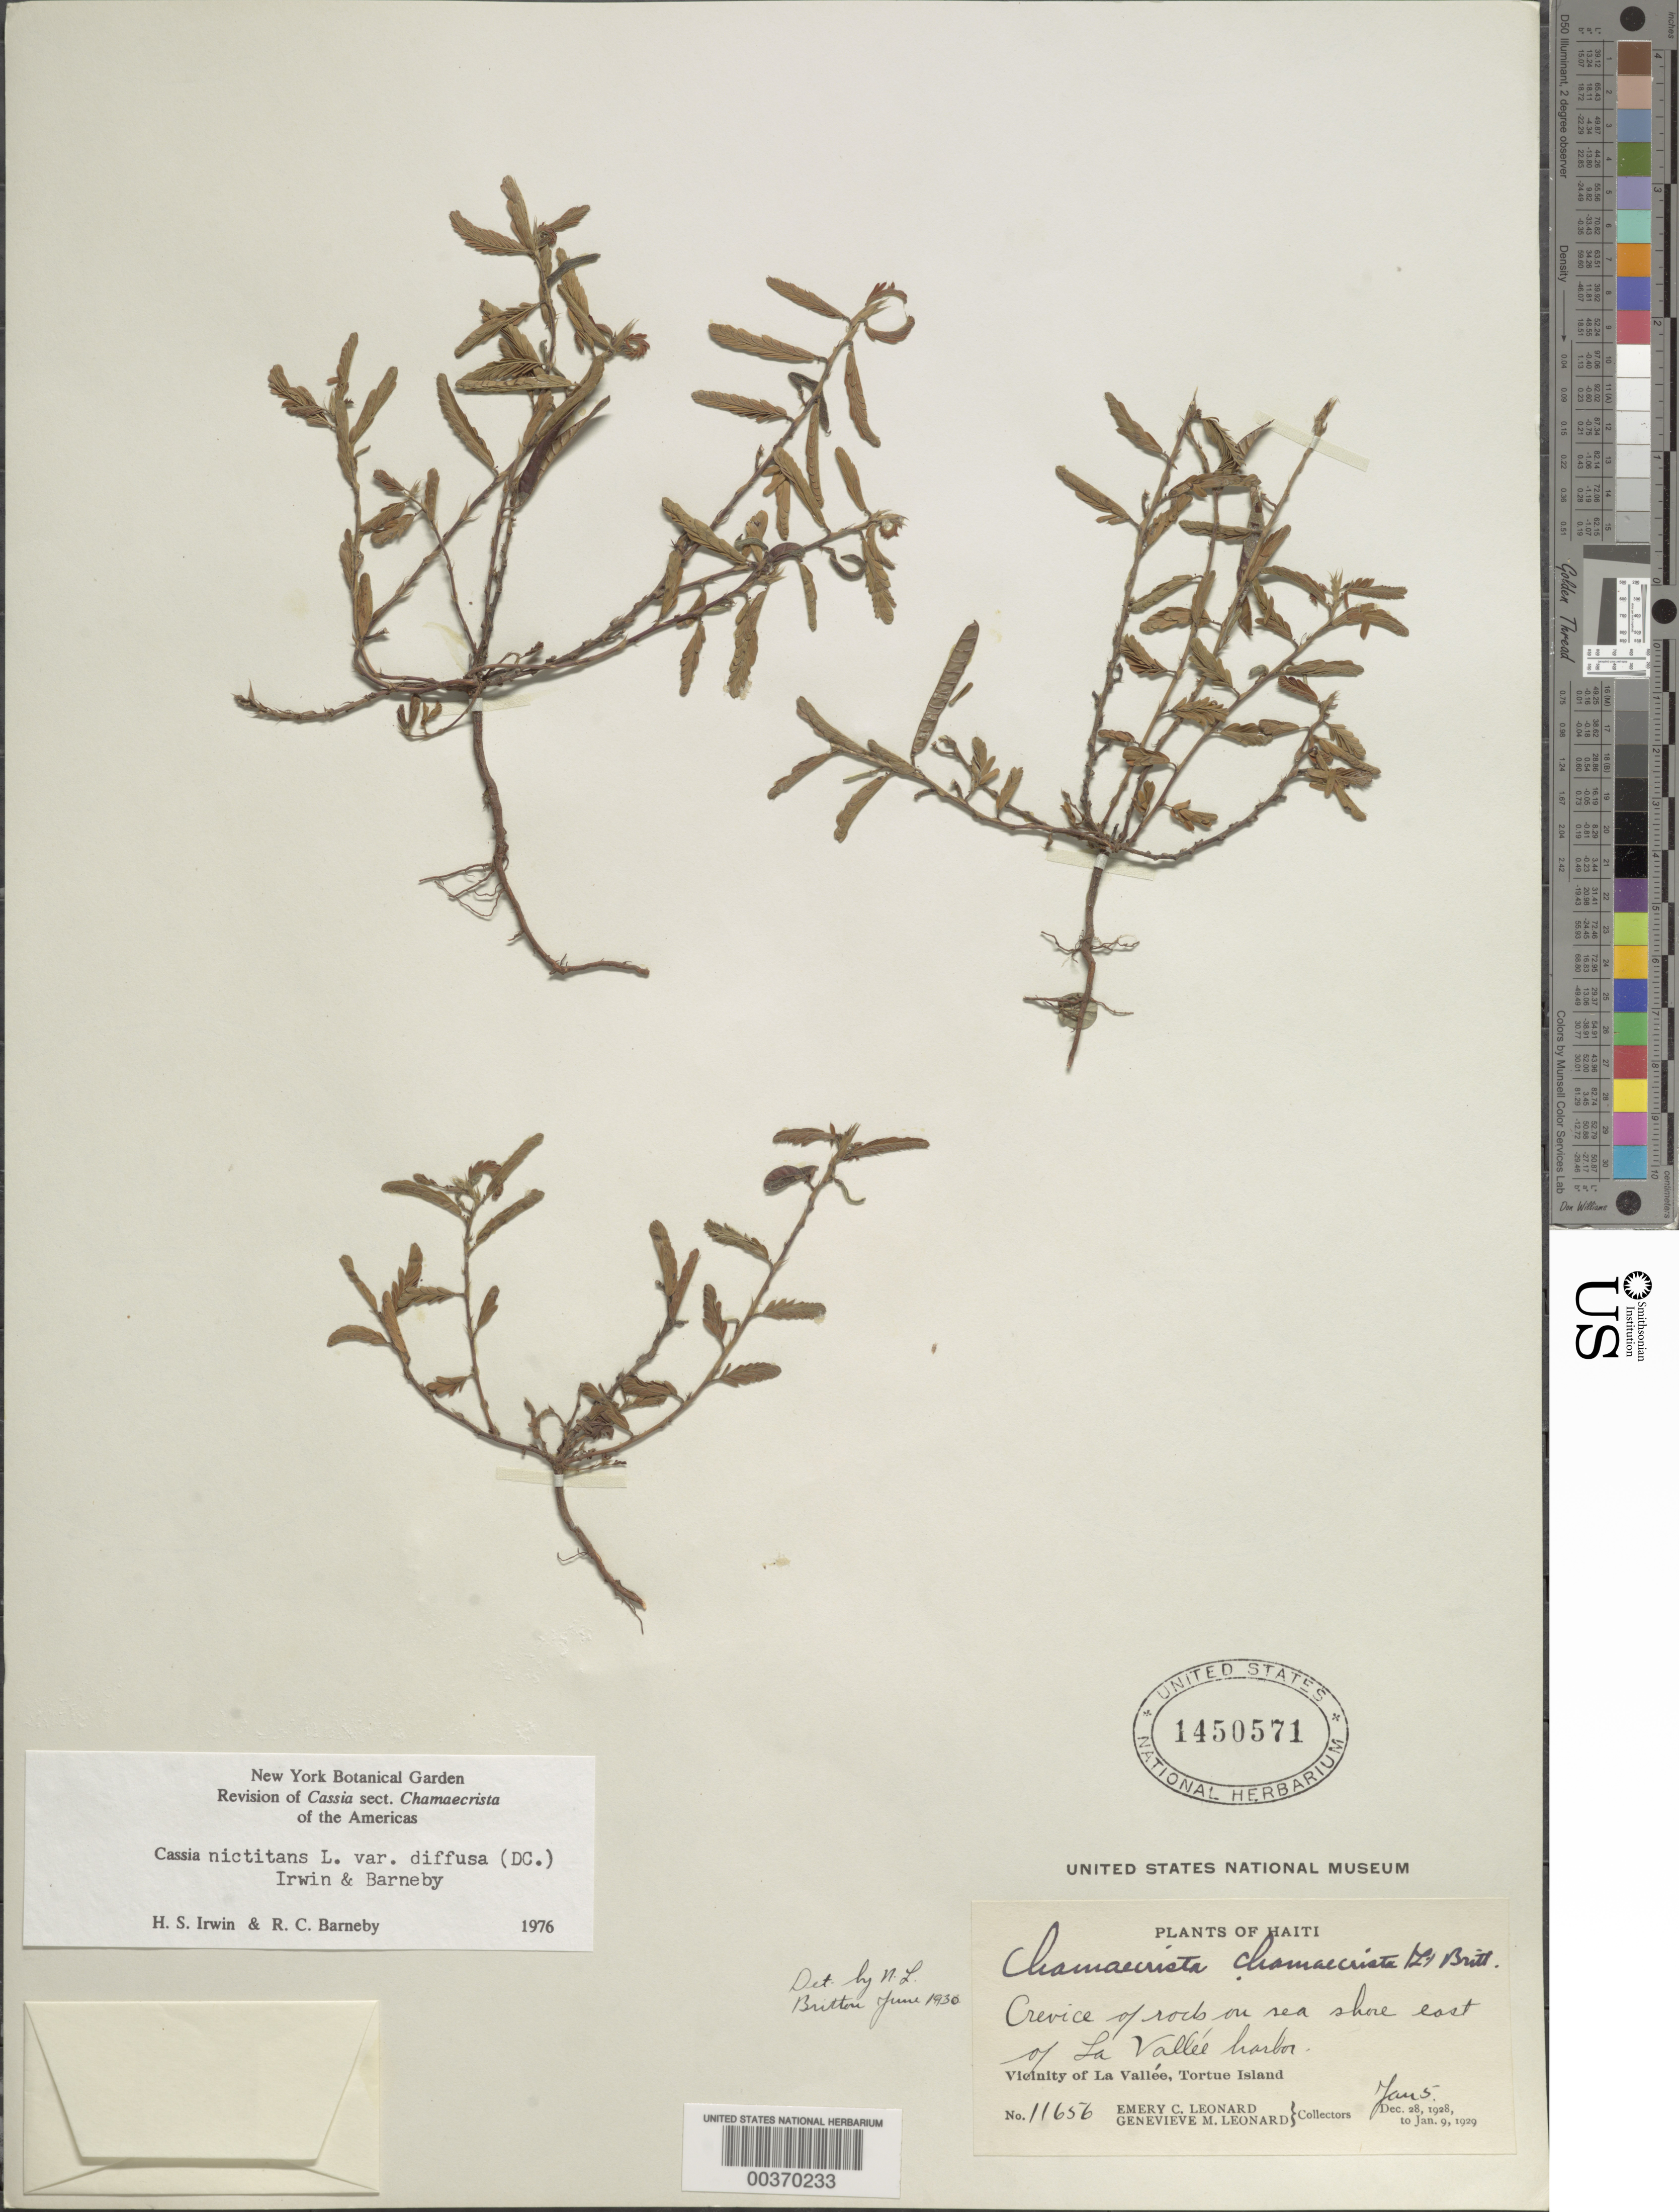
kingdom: Plantae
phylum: Tracheophyta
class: Magnoliopsida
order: Fabales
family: Fabaceae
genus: Chamaecrista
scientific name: Chamaecrista nictitans var. diffusa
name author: (DC.) H.S. Irwin & Barneby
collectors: E. C. Leonard & G. M. Leonard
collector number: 11656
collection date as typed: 05 Jan 1929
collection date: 1929-01-05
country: Haiti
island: Hispaniola Island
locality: Shore e of la vallee harbor; vicinity of la vallee, tortue i.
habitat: Crevice of rock on sea shore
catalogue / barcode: US 1450571